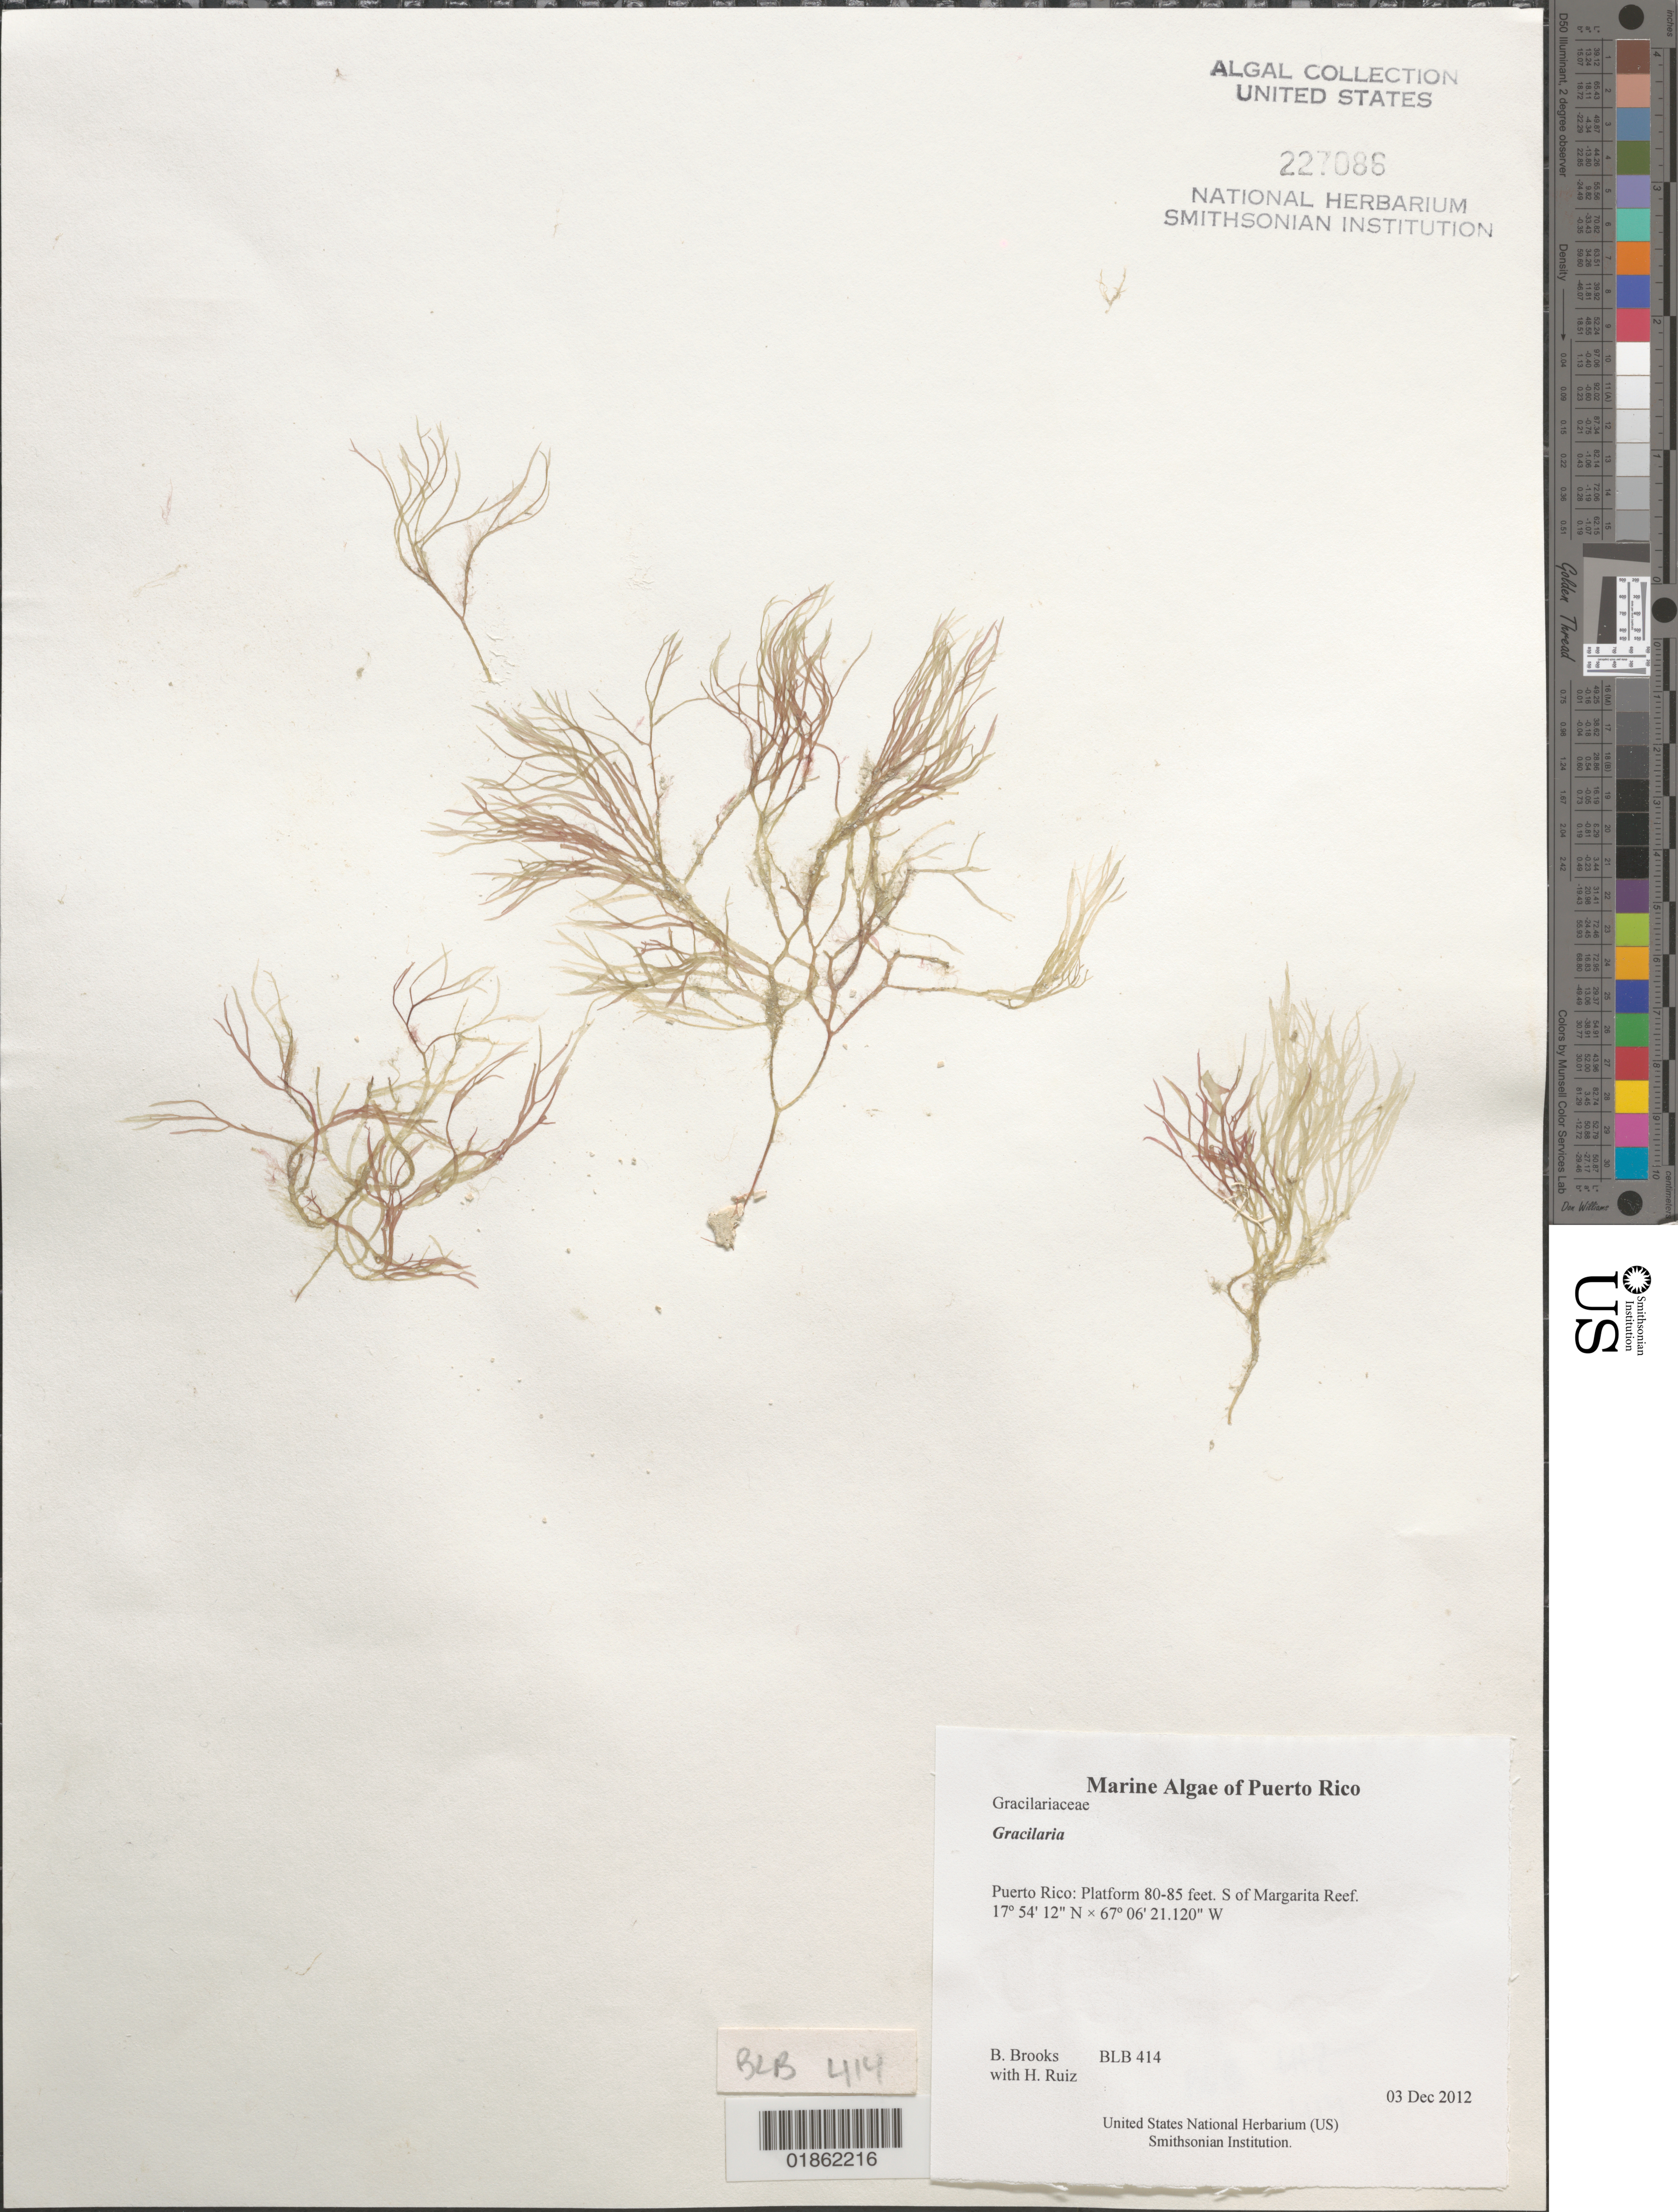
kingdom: Plantae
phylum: Rhodophyta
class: Florideophyceae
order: Gracilariales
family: Gracilariaceae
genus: Gracilaria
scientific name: Gracilaria sp.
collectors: B. Brooks & H. Ruiz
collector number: BLB 414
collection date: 2012-12-03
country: Puerto Rico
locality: Platform 80-85 feet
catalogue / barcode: US 227086